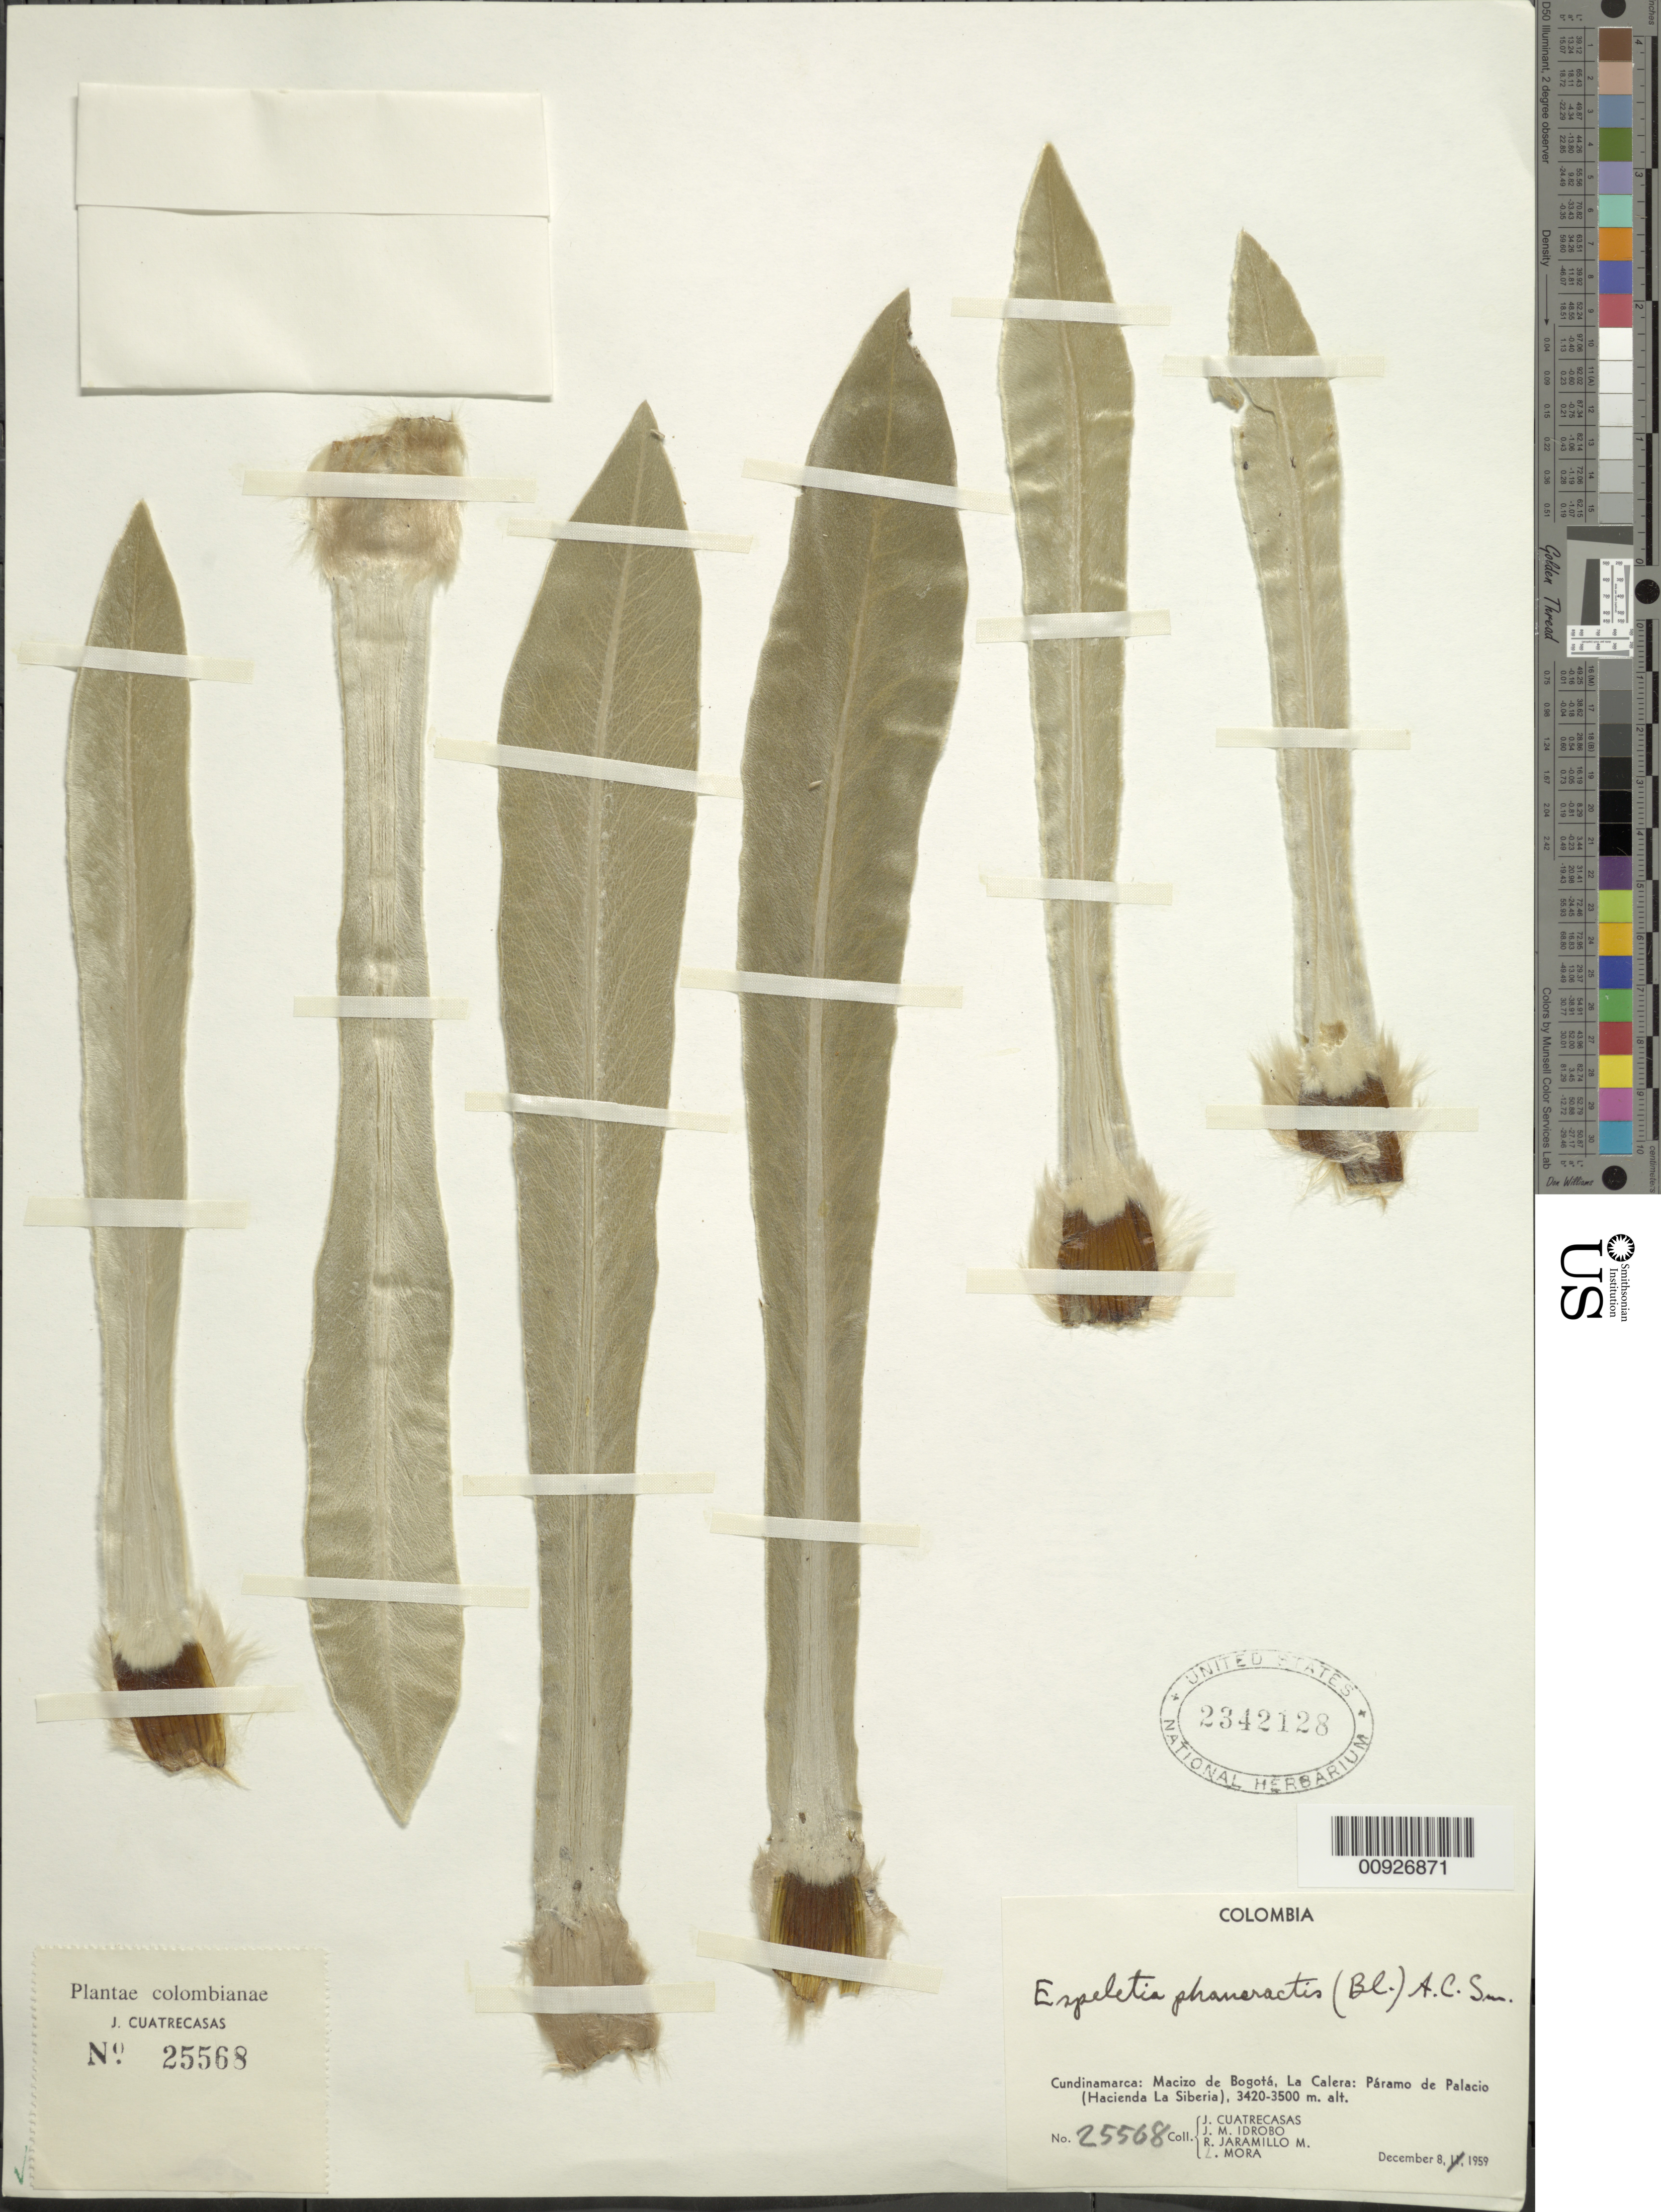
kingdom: Plantae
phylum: Tracheophyta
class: Magnoliopsida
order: Asterales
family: Asteraceae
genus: Espeletia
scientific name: Espeletia argentea f. phaneractis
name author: (S.F. Blake) Cuatrec.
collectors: J. Cuatrecasas, J. M. Idrobo, R. Jaramillo M. & L. E. Mora-Osejo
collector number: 25568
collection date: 1959-12-08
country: Colombia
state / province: Cundinamarca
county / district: La Calera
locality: Páramo de Palacio. Macizo de Bogotá, La Calera: Páramo de Palacio (Hacianda La Siberia).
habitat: Turfy páramo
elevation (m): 3420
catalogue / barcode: US 2342128